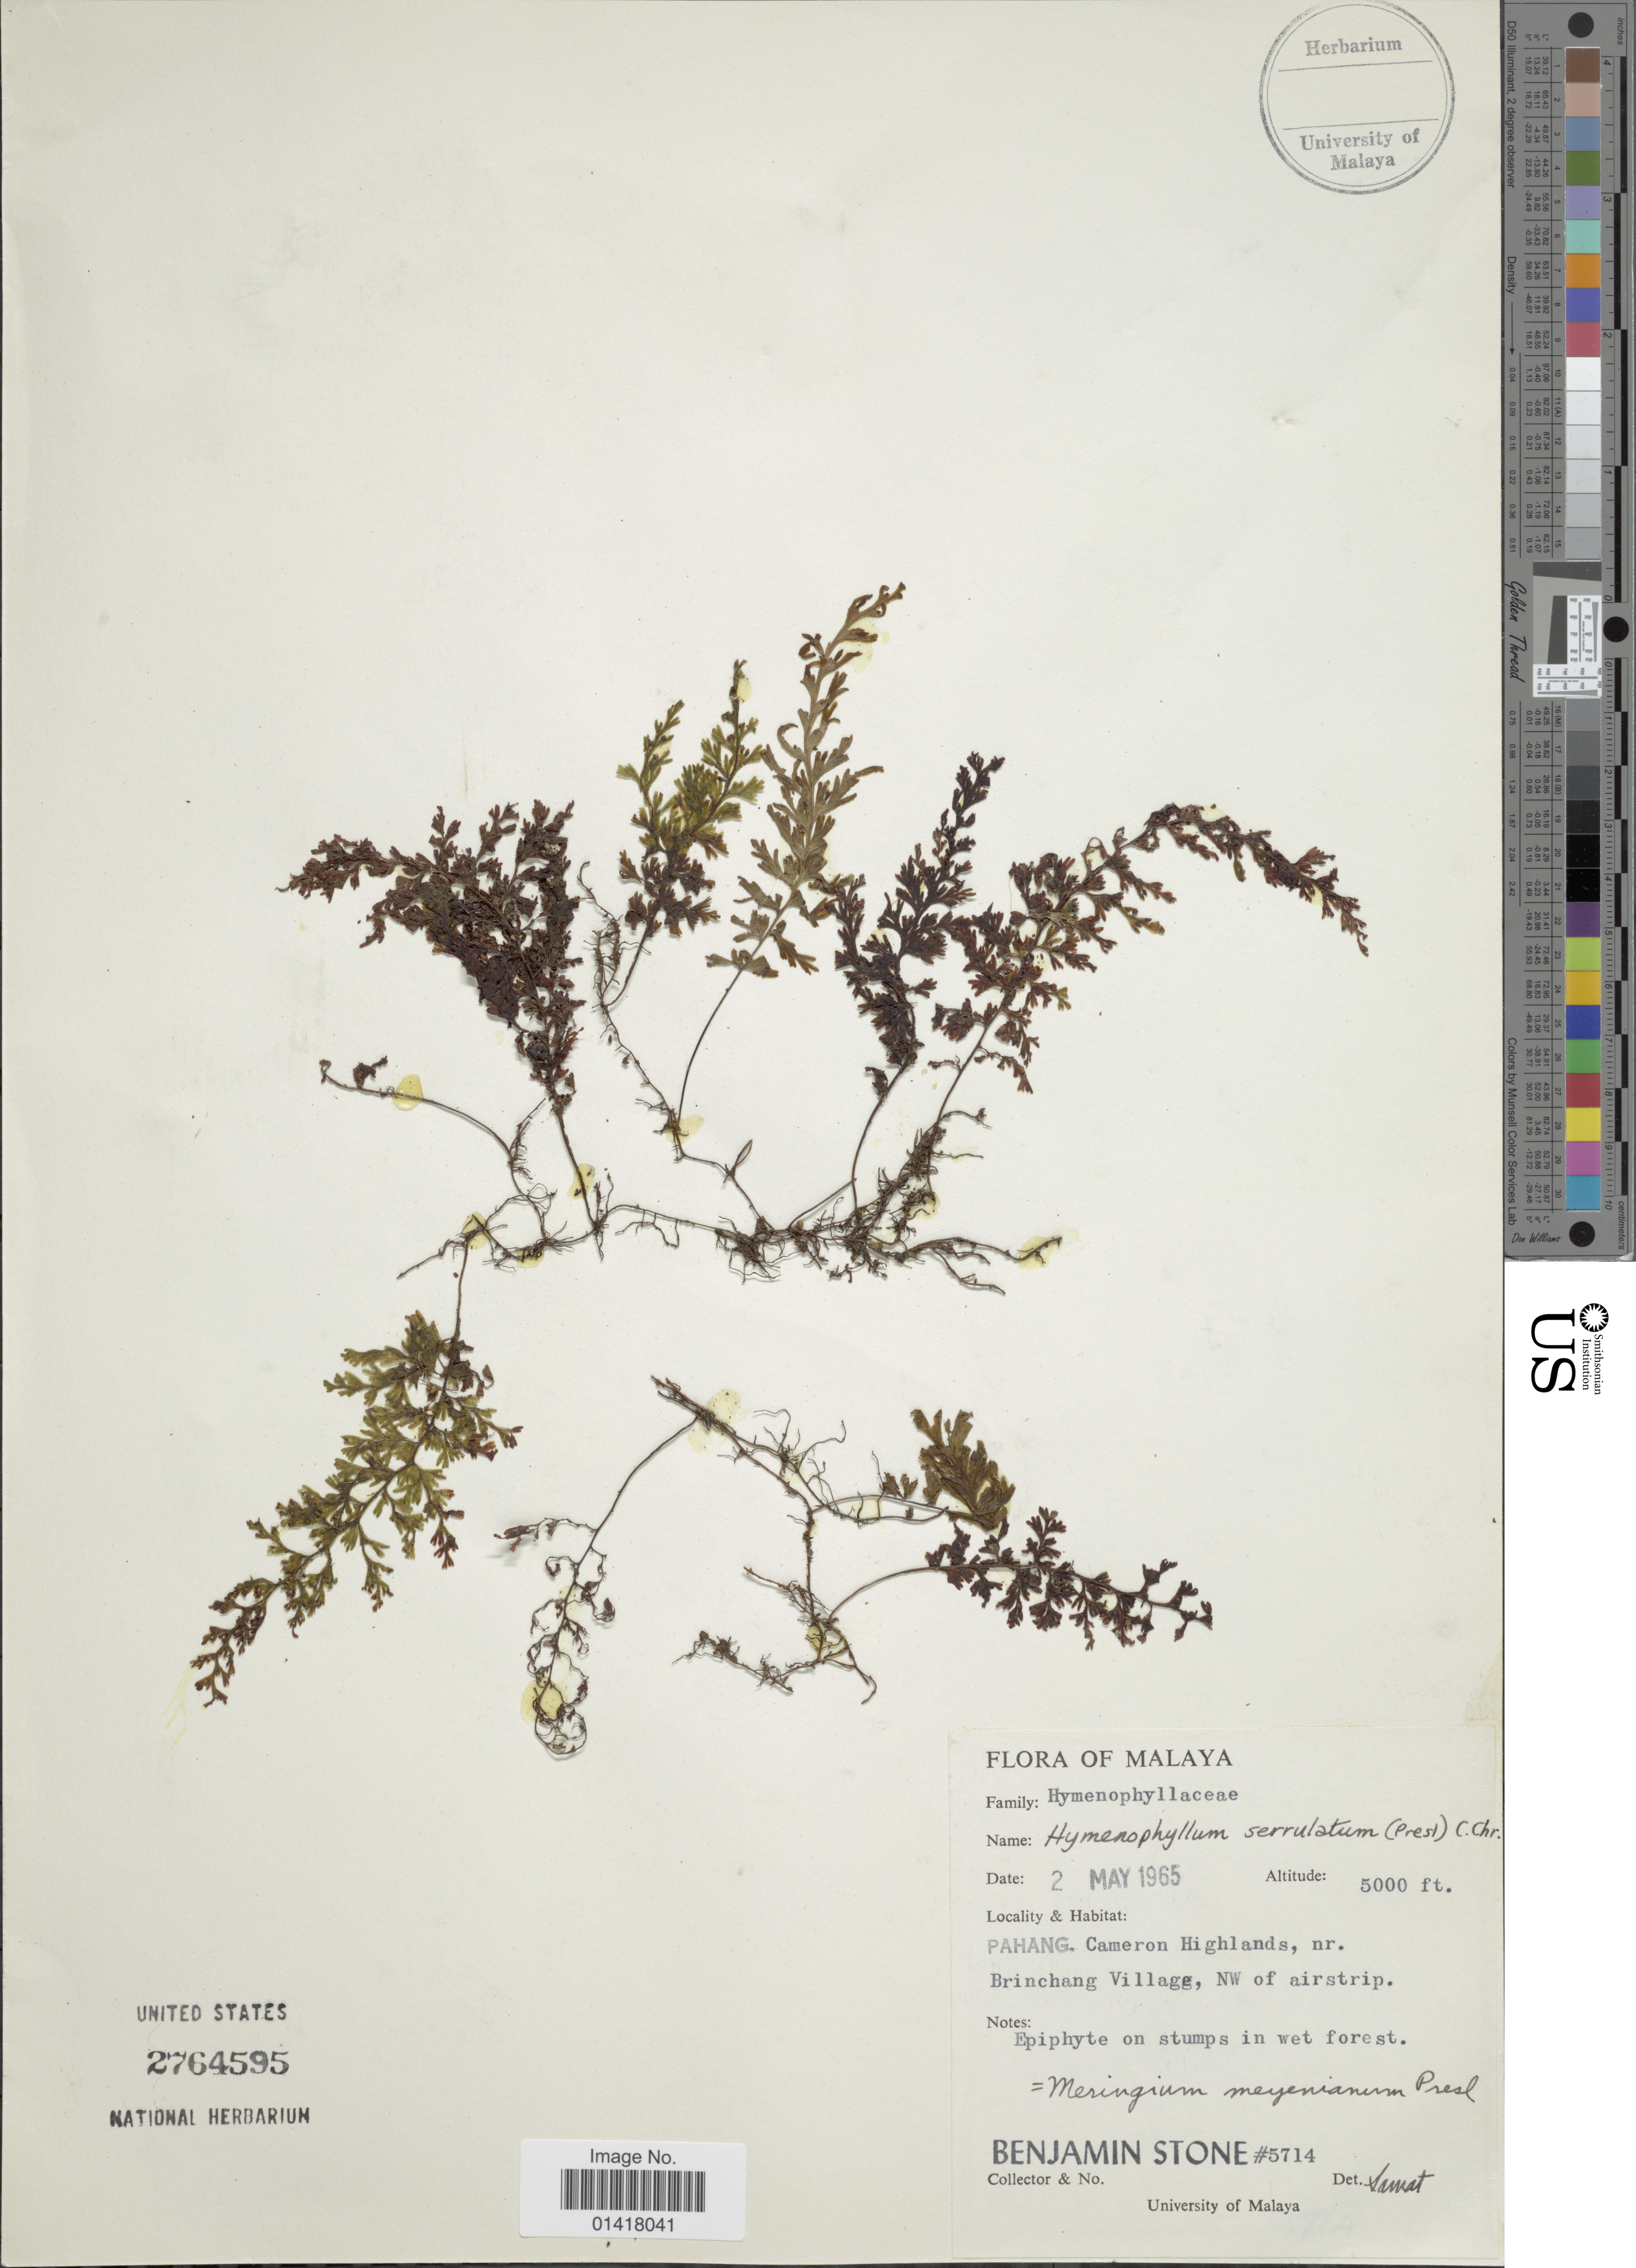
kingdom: Plantae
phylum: Tracheophyta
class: Polypodiopsida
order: Hymenophyllales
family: Hymenophyllaceae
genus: Hymenophyllum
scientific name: Hymenophyllum serrulatum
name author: (C. Presl) C. Chr.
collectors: B. C. Stone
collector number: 5714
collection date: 1965-05-02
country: Malaysia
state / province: Pahang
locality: Cameron Highlands, nr. Brinchang Village, NW of airstrip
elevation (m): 1524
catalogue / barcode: US 2764595